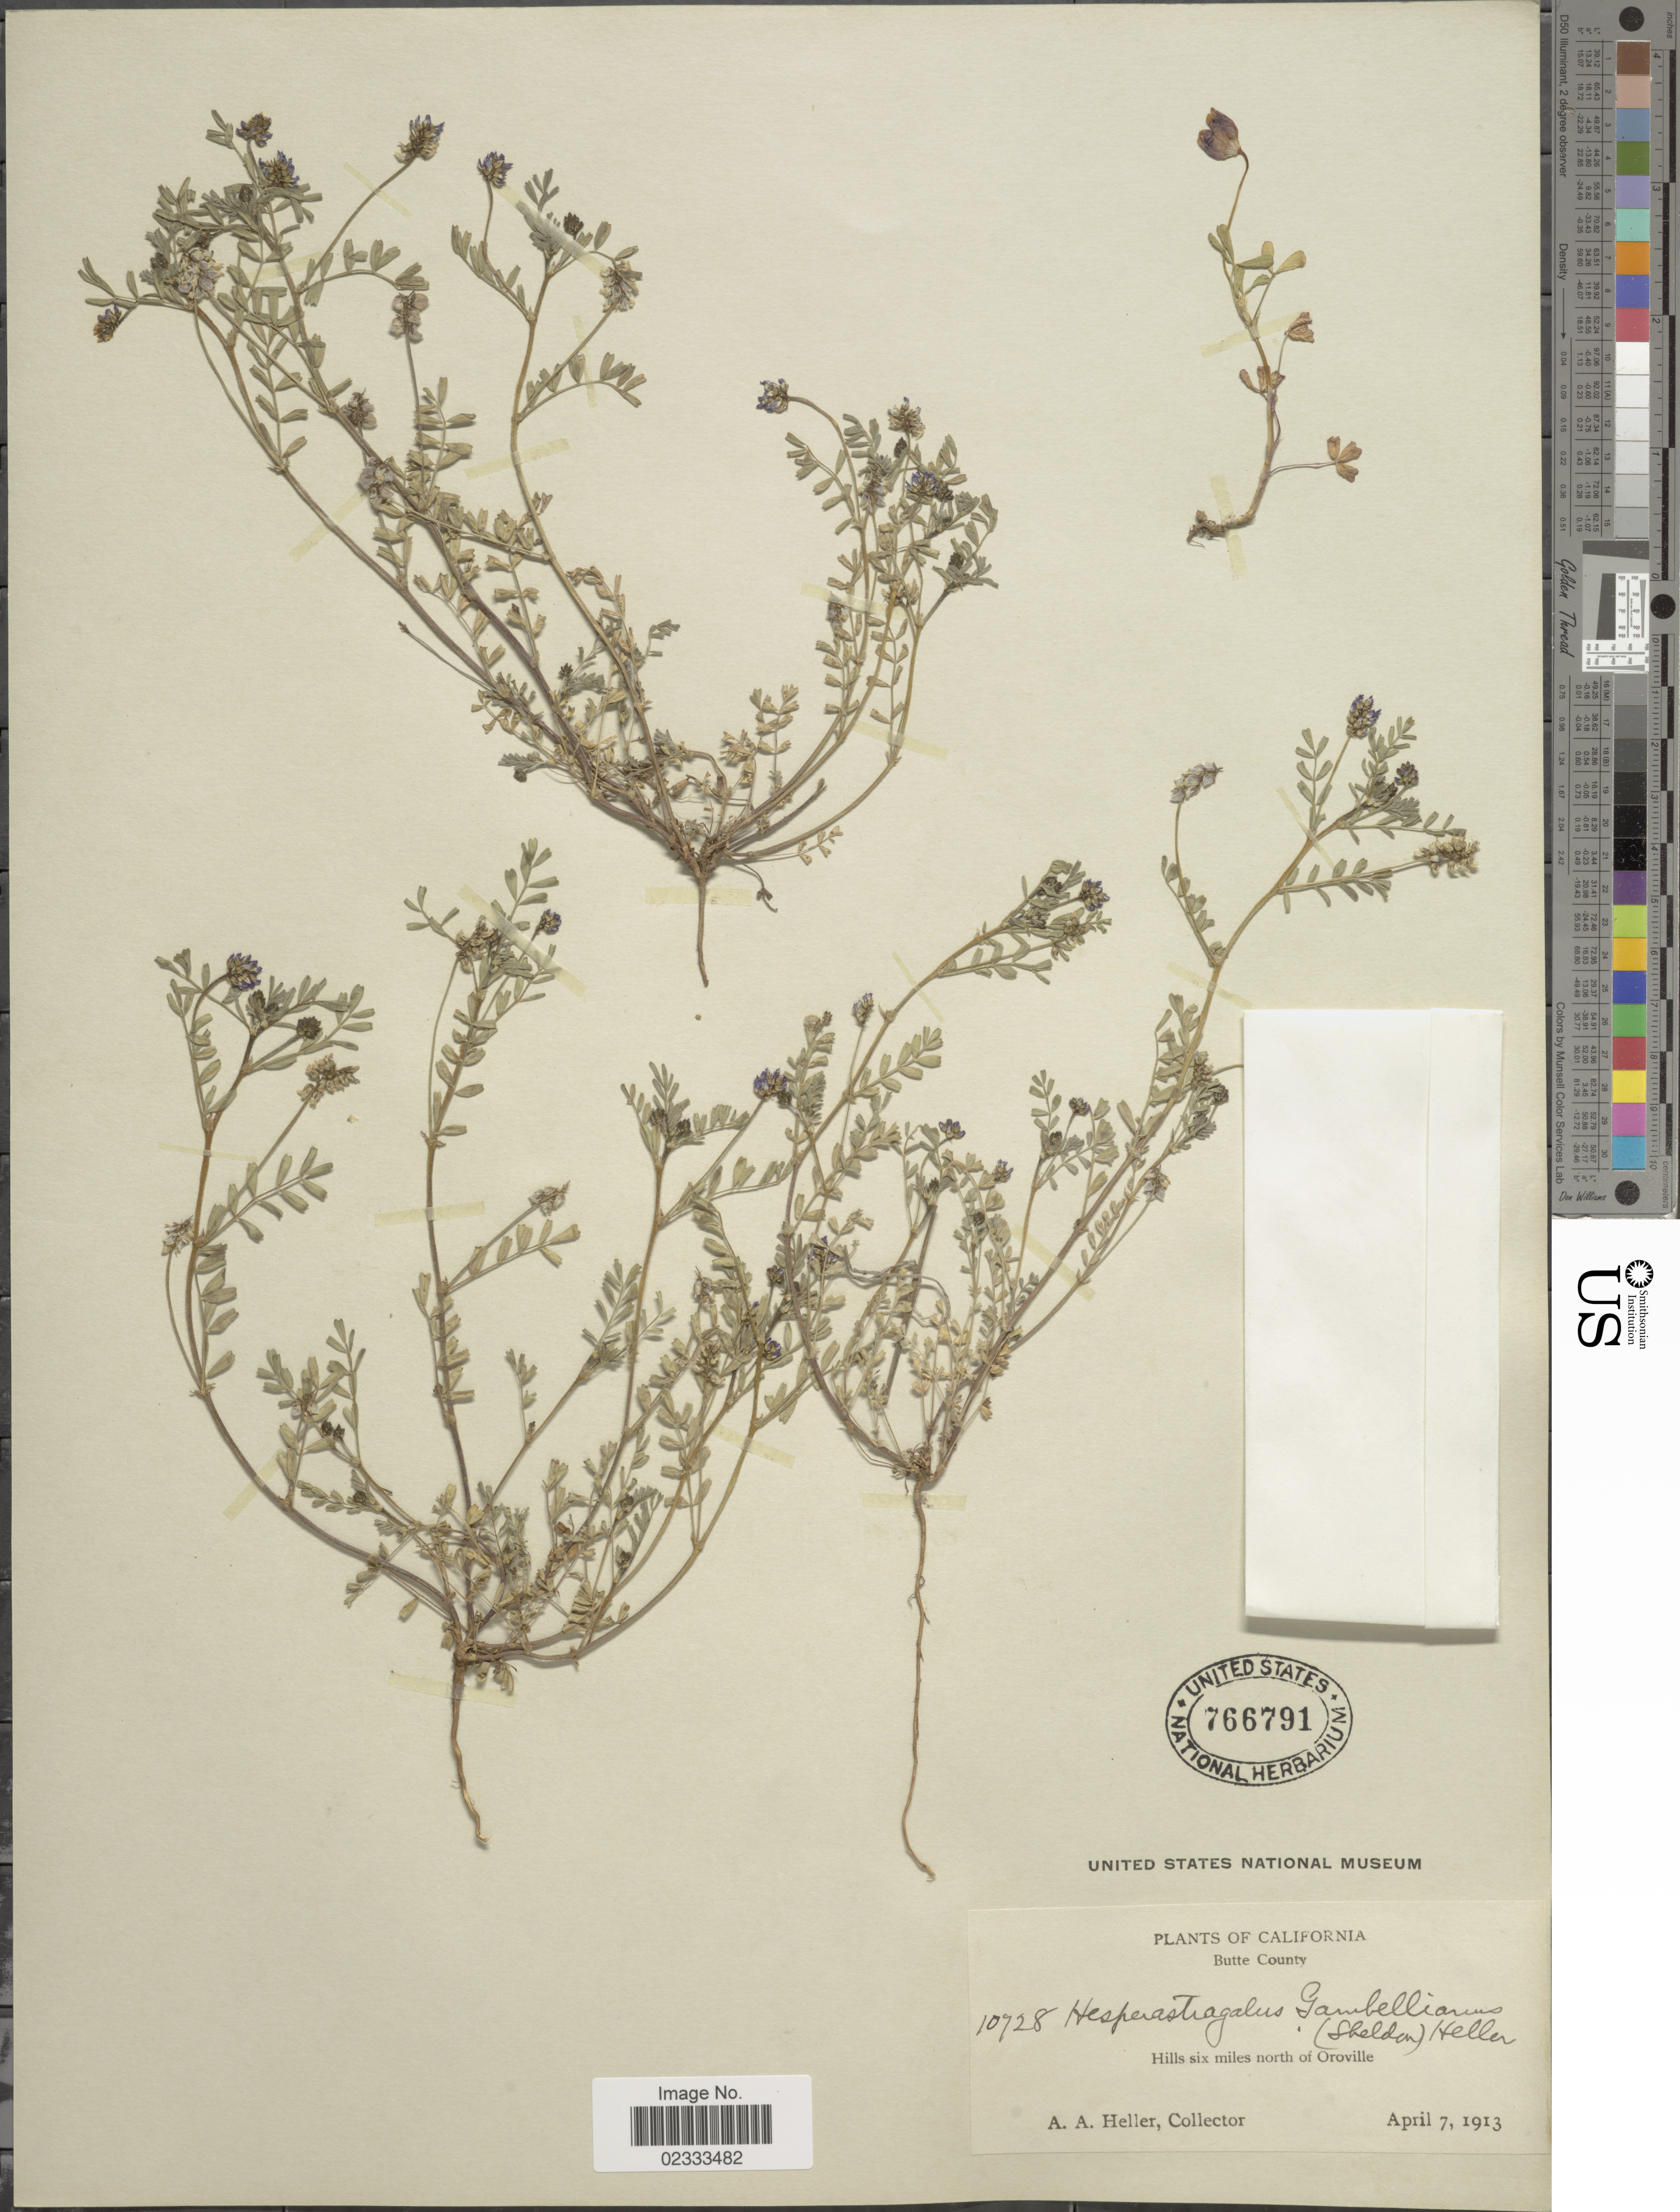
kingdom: Plantae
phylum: Tracheophyta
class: Magnoliopsida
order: Fabales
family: Fabaceae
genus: Astragalus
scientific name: Astragalus nigrescens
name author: Pall.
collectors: A. A. Heller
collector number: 10728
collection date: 1913-04-07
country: United States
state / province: California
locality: Hills six miles north of Oroville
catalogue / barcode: US 766791